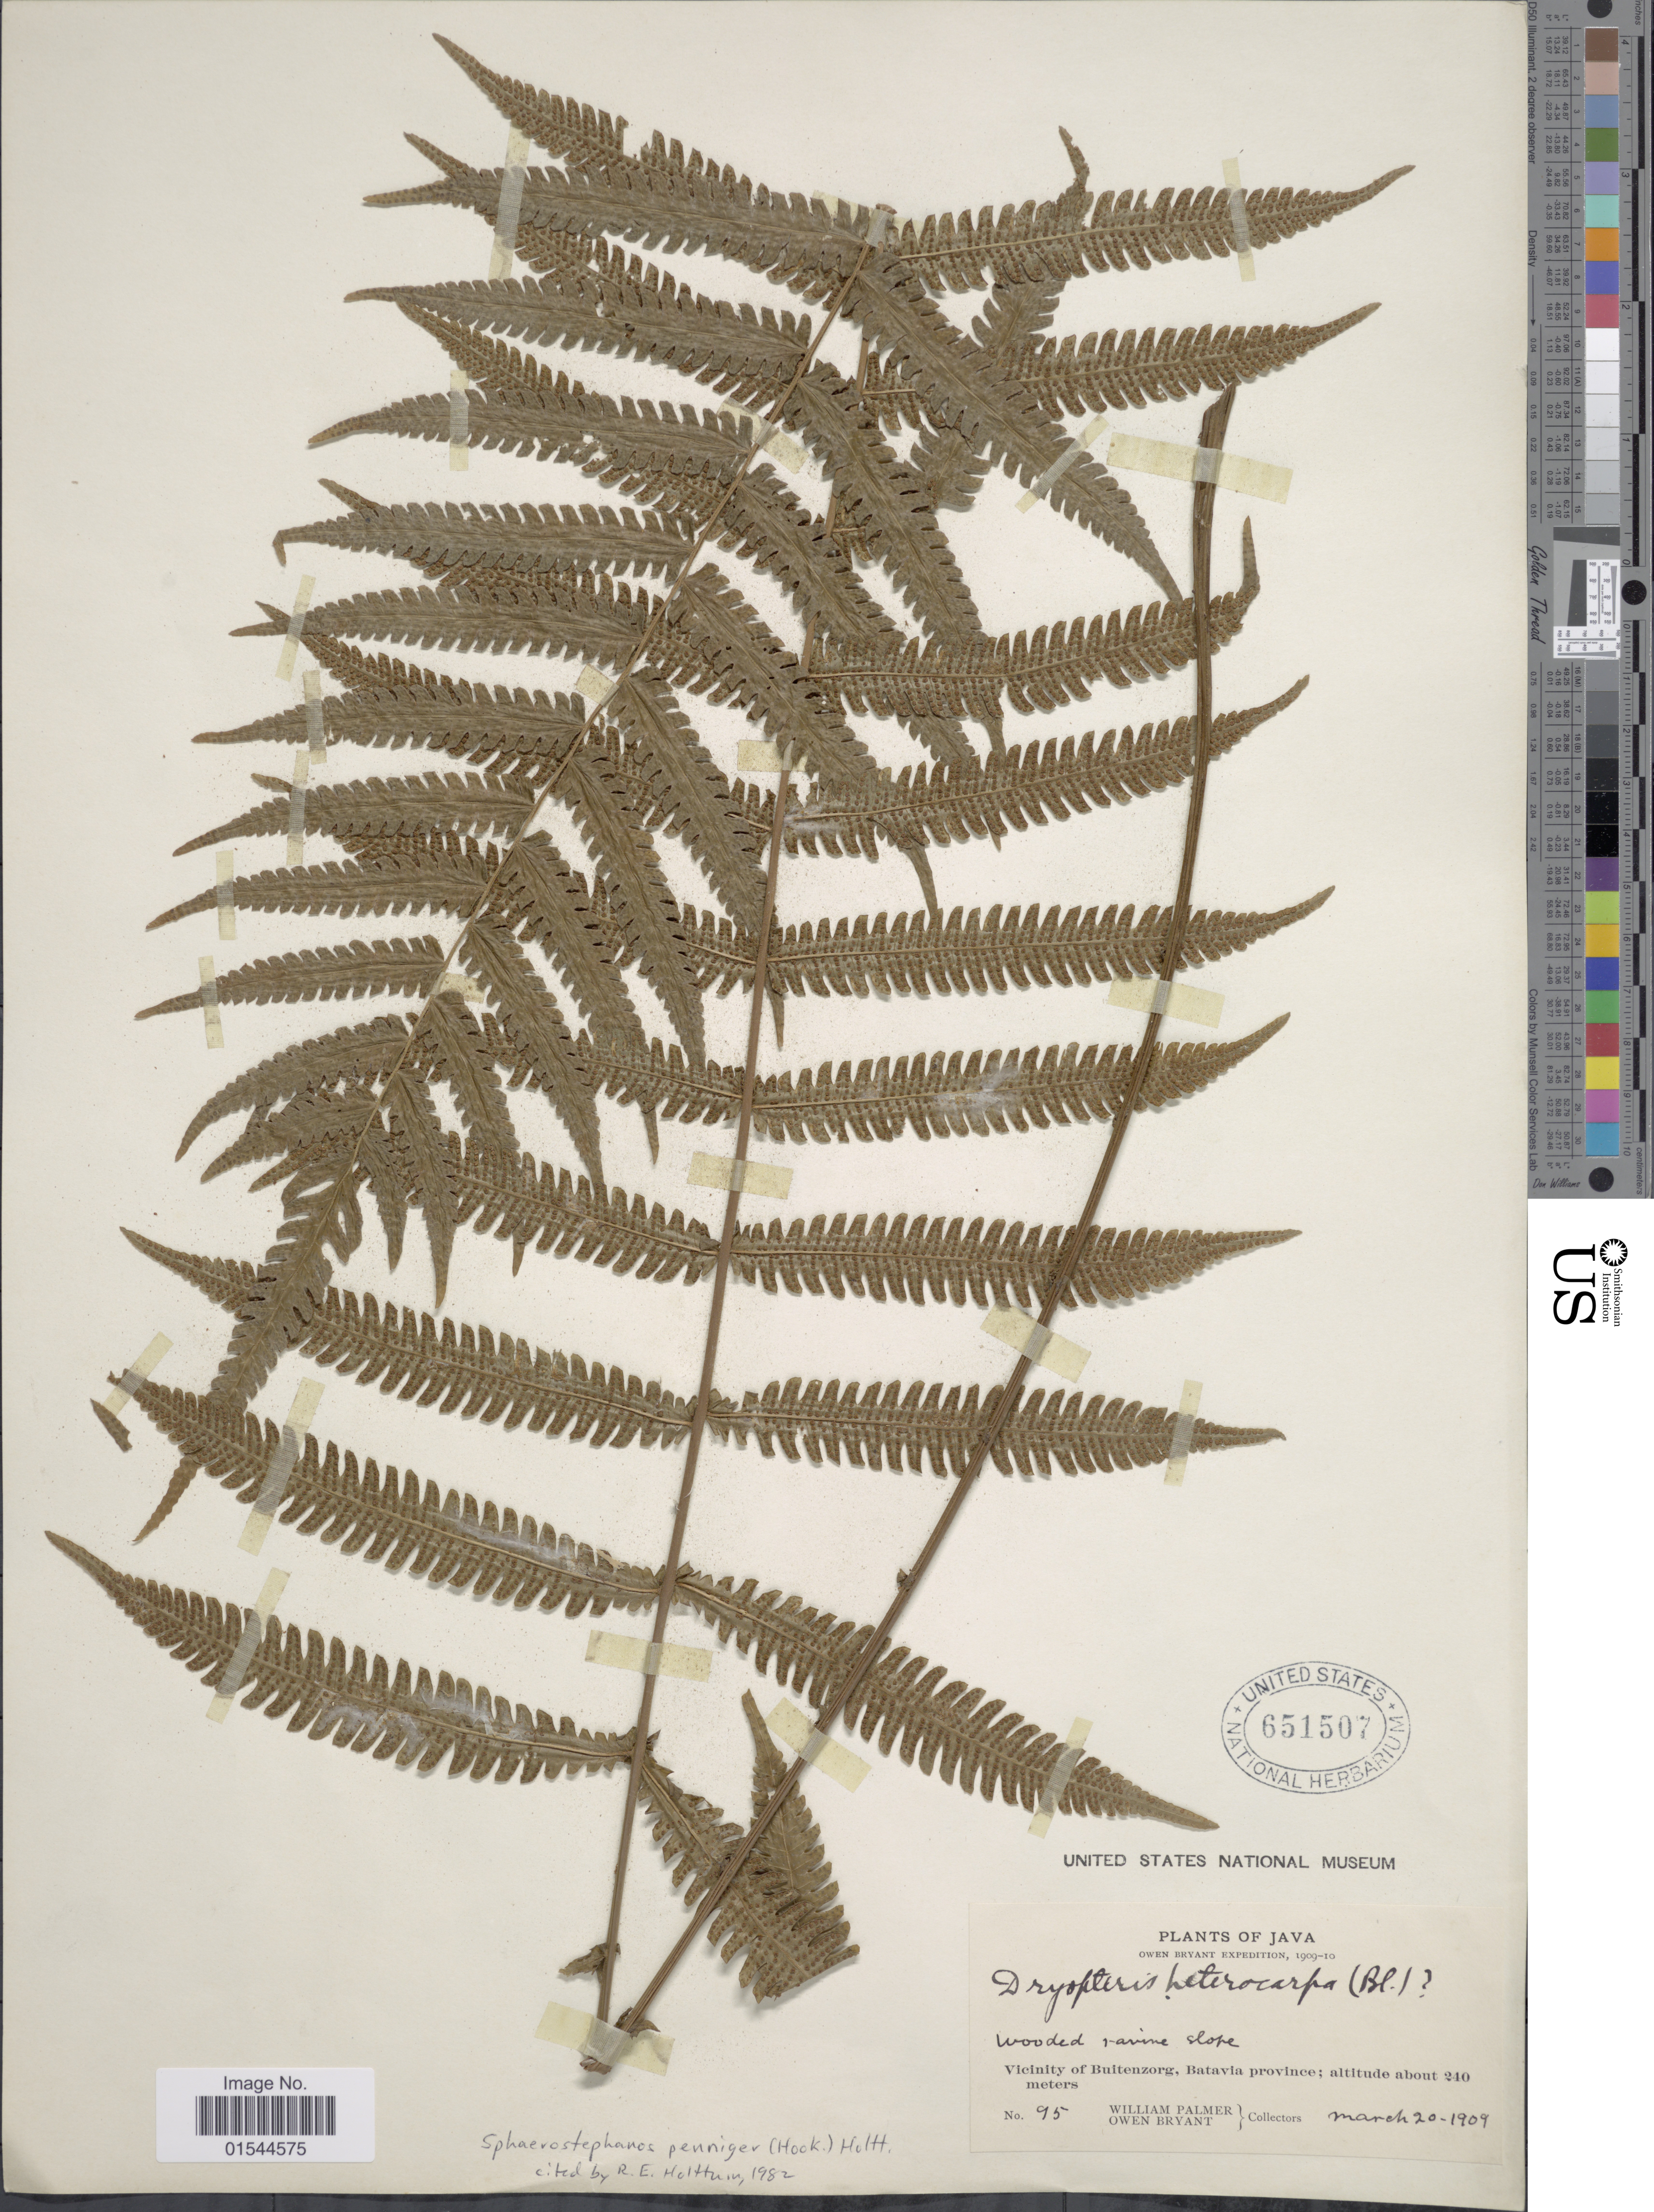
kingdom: Plantae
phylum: Tracheophyta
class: Polypodiopsida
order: Polypodiales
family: Thelypteridaceae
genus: Pneumatopteris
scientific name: Pneumatopteris pennigera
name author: (G. Forst.) Holttum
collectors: W. Palmer & O. Bryant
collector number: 95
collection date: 1909-03-20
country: Indonesia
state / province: Java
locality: Vicinity of Buitenzorg, Batavia province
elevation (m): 240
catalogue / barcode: US 651507